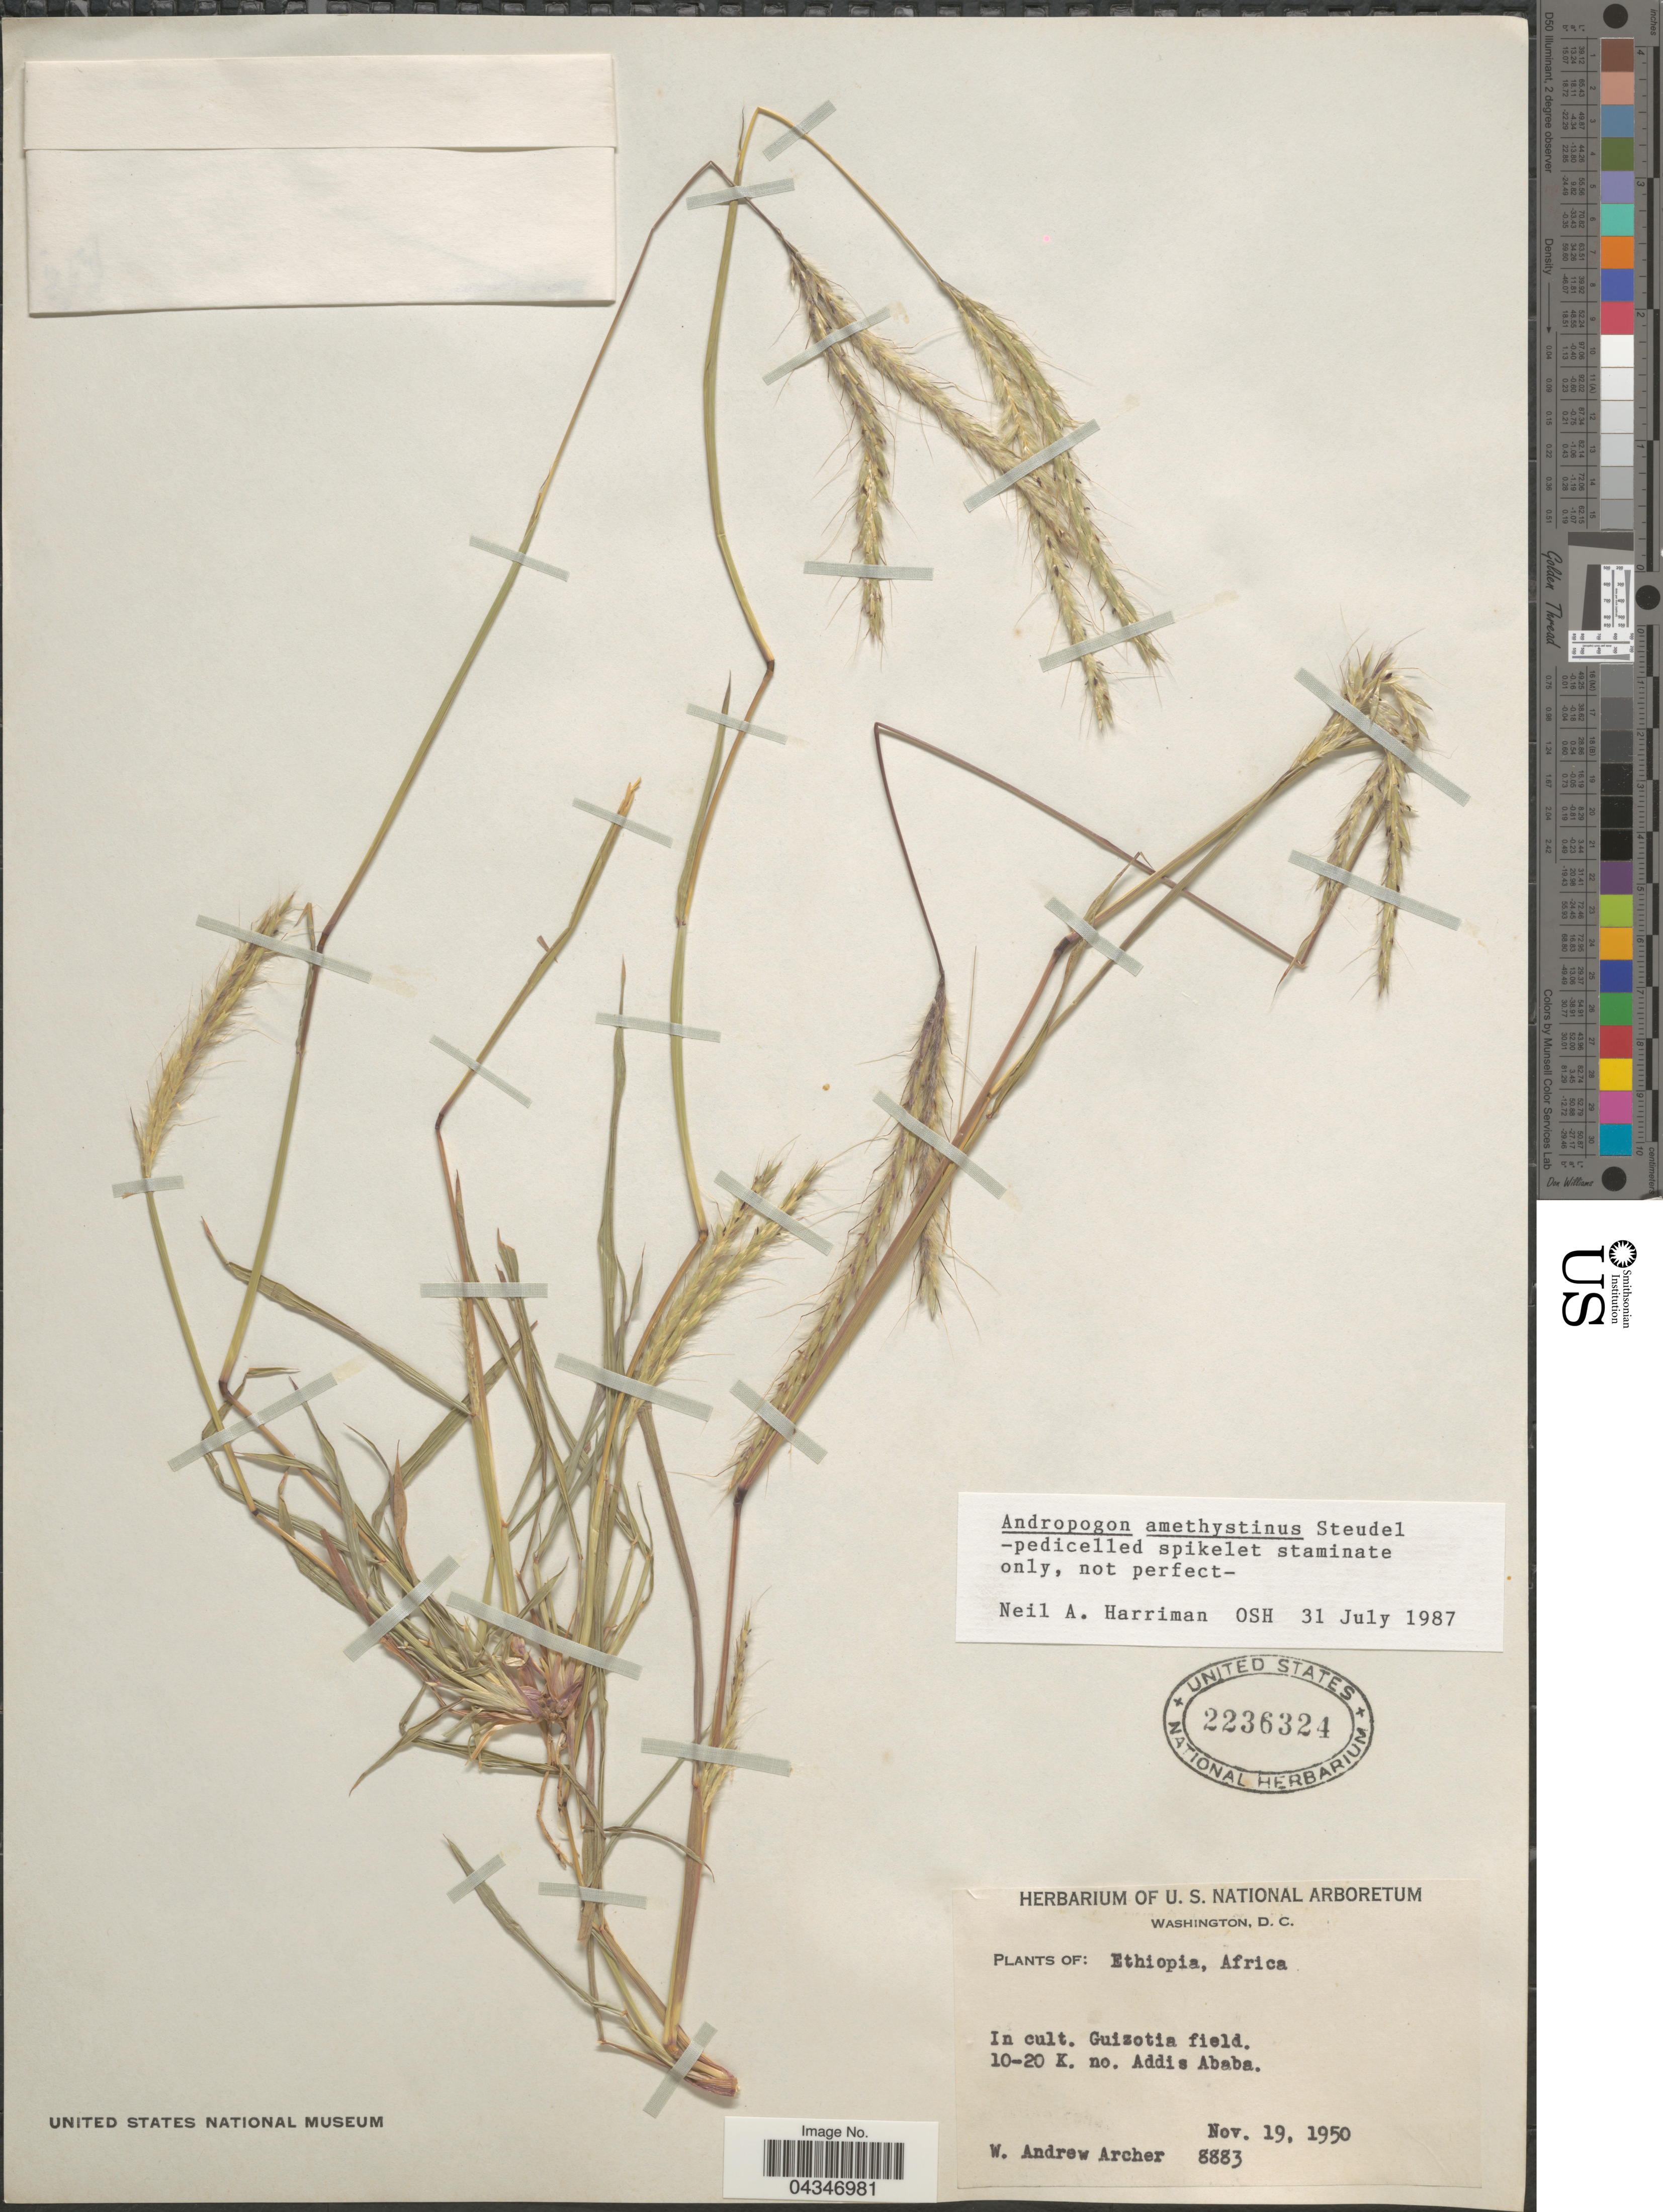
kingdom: Plantae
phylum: Tracheophyta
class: Liliopsida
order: Poales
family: Poaceae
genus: Andropogon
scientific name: Andropogon amethystinus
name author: Steud.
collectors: W. A. Archer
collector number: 8883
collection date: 1950-11-19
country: Ethiopia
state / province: Addis Ababa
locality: In cult. Guizotia field. 10-20 K. no. Addis Ababa.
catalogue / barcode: US 2236324